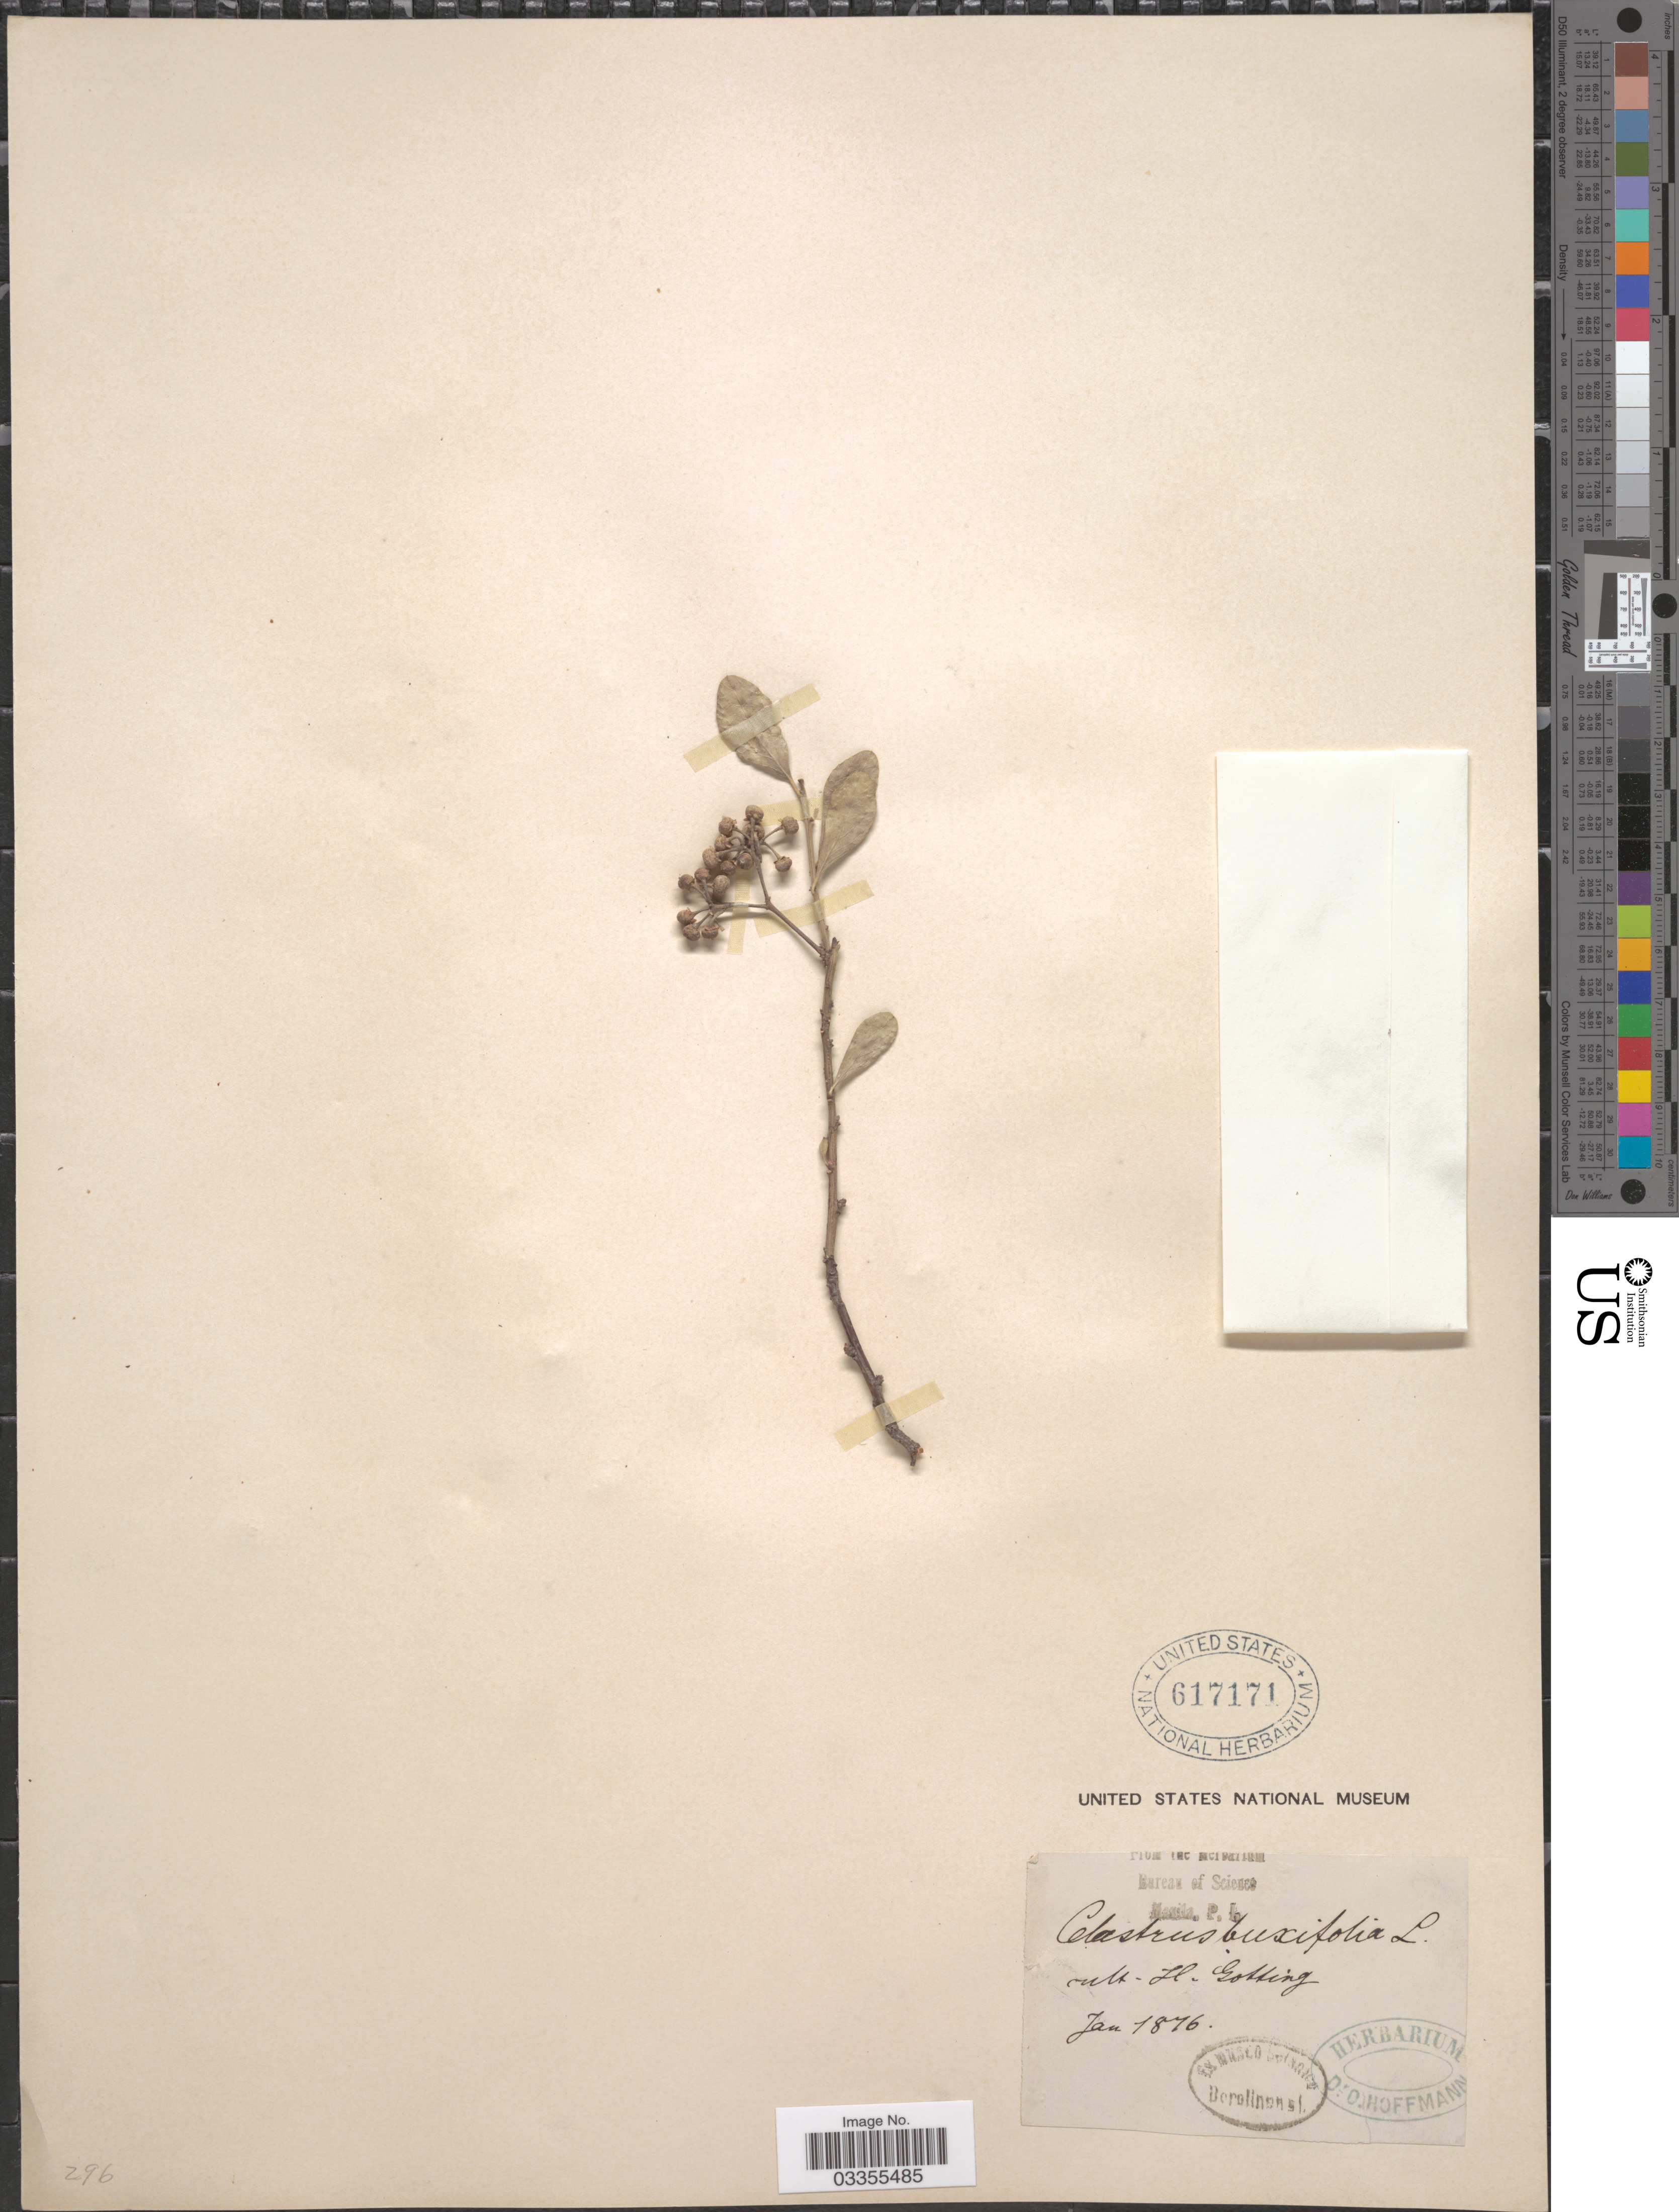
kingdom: Plantae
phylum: Tracheophyta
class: Magnoliopsida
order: Celastrales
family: Celastraceae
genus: Gymnosporia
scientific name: Gymnosporia buxifolia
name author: (L.) Szyszyl.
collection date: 1876-01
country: Germany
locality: H. Gotting.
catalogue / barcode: US 617171